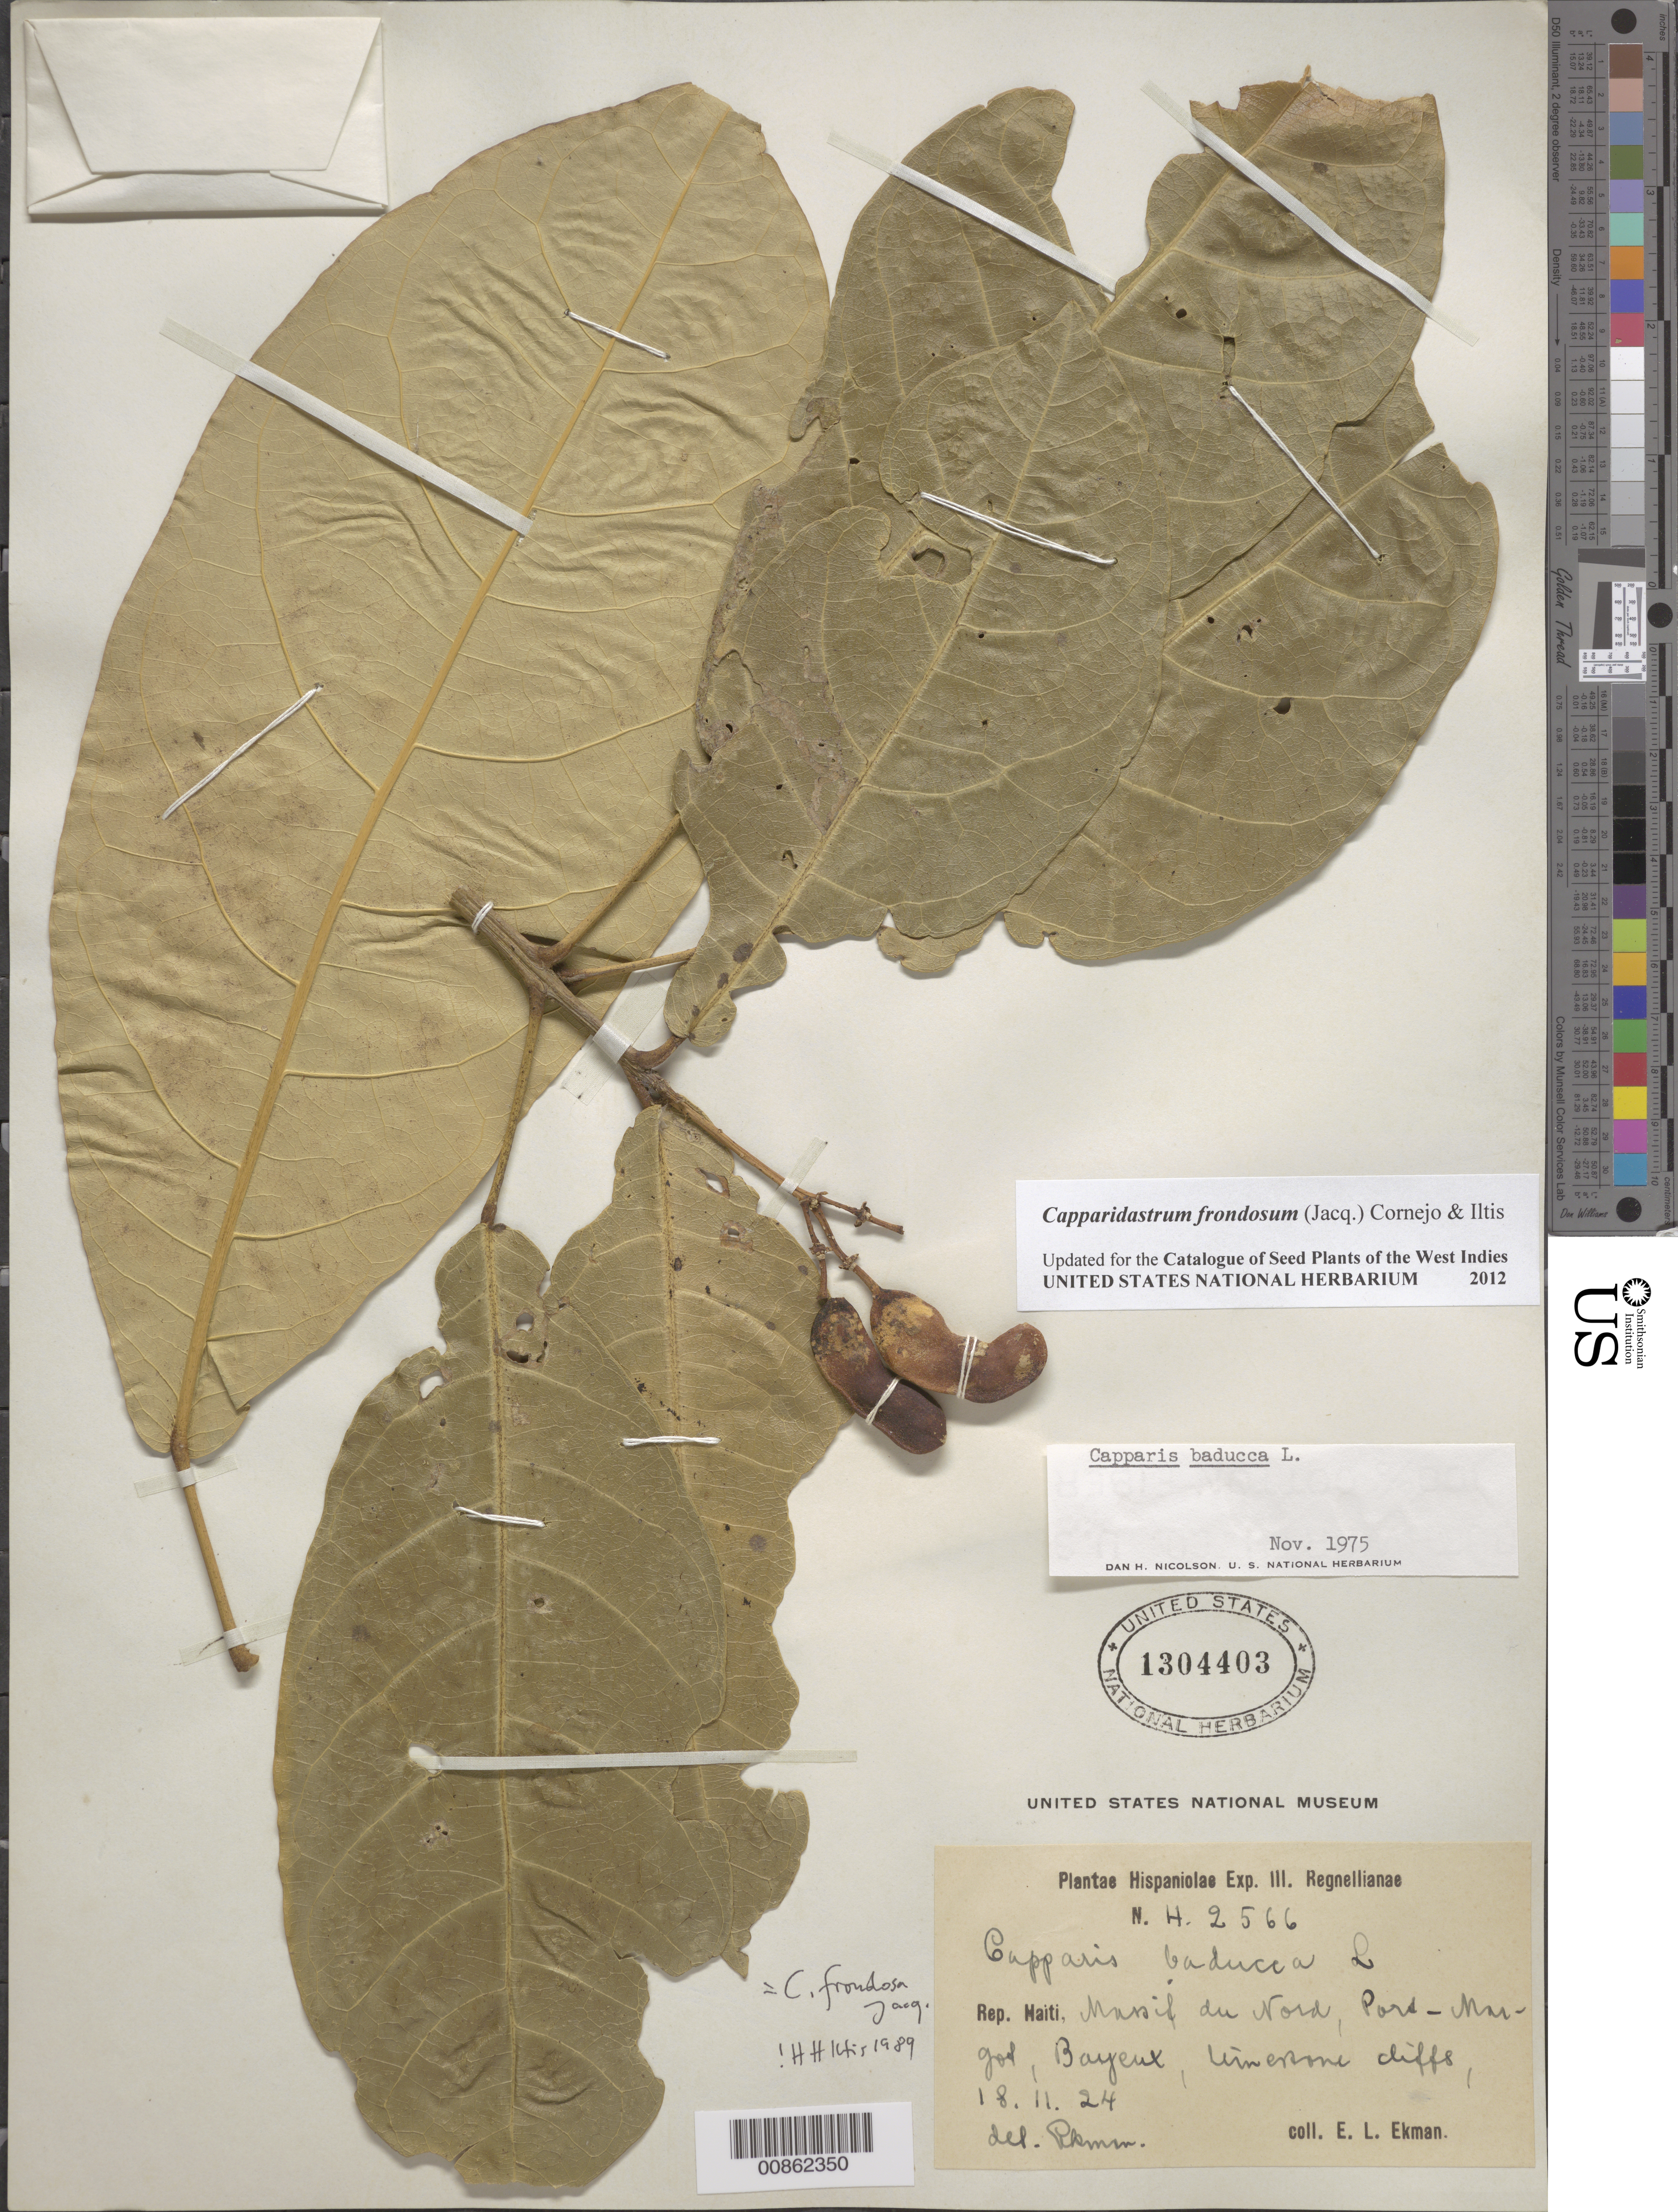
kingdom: Plantae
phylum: Tracheophyta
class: Magnoliopsida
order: Brassicales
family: Capparaceae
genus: Capparidastrum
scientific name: Capparidastrum frondosum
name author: (Jacq.) Cornejo & Iltis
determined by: Iltis, Hugh Hellmut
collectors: E. L. Ekman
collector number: H 2566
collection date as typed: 18 Nov 1924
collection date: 1924-11-18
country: Haiti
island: Hispaniola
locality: Massif du Nord, Port-Margot, Bayeux.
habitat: Limestone cliffs.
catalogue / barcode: US 1304403